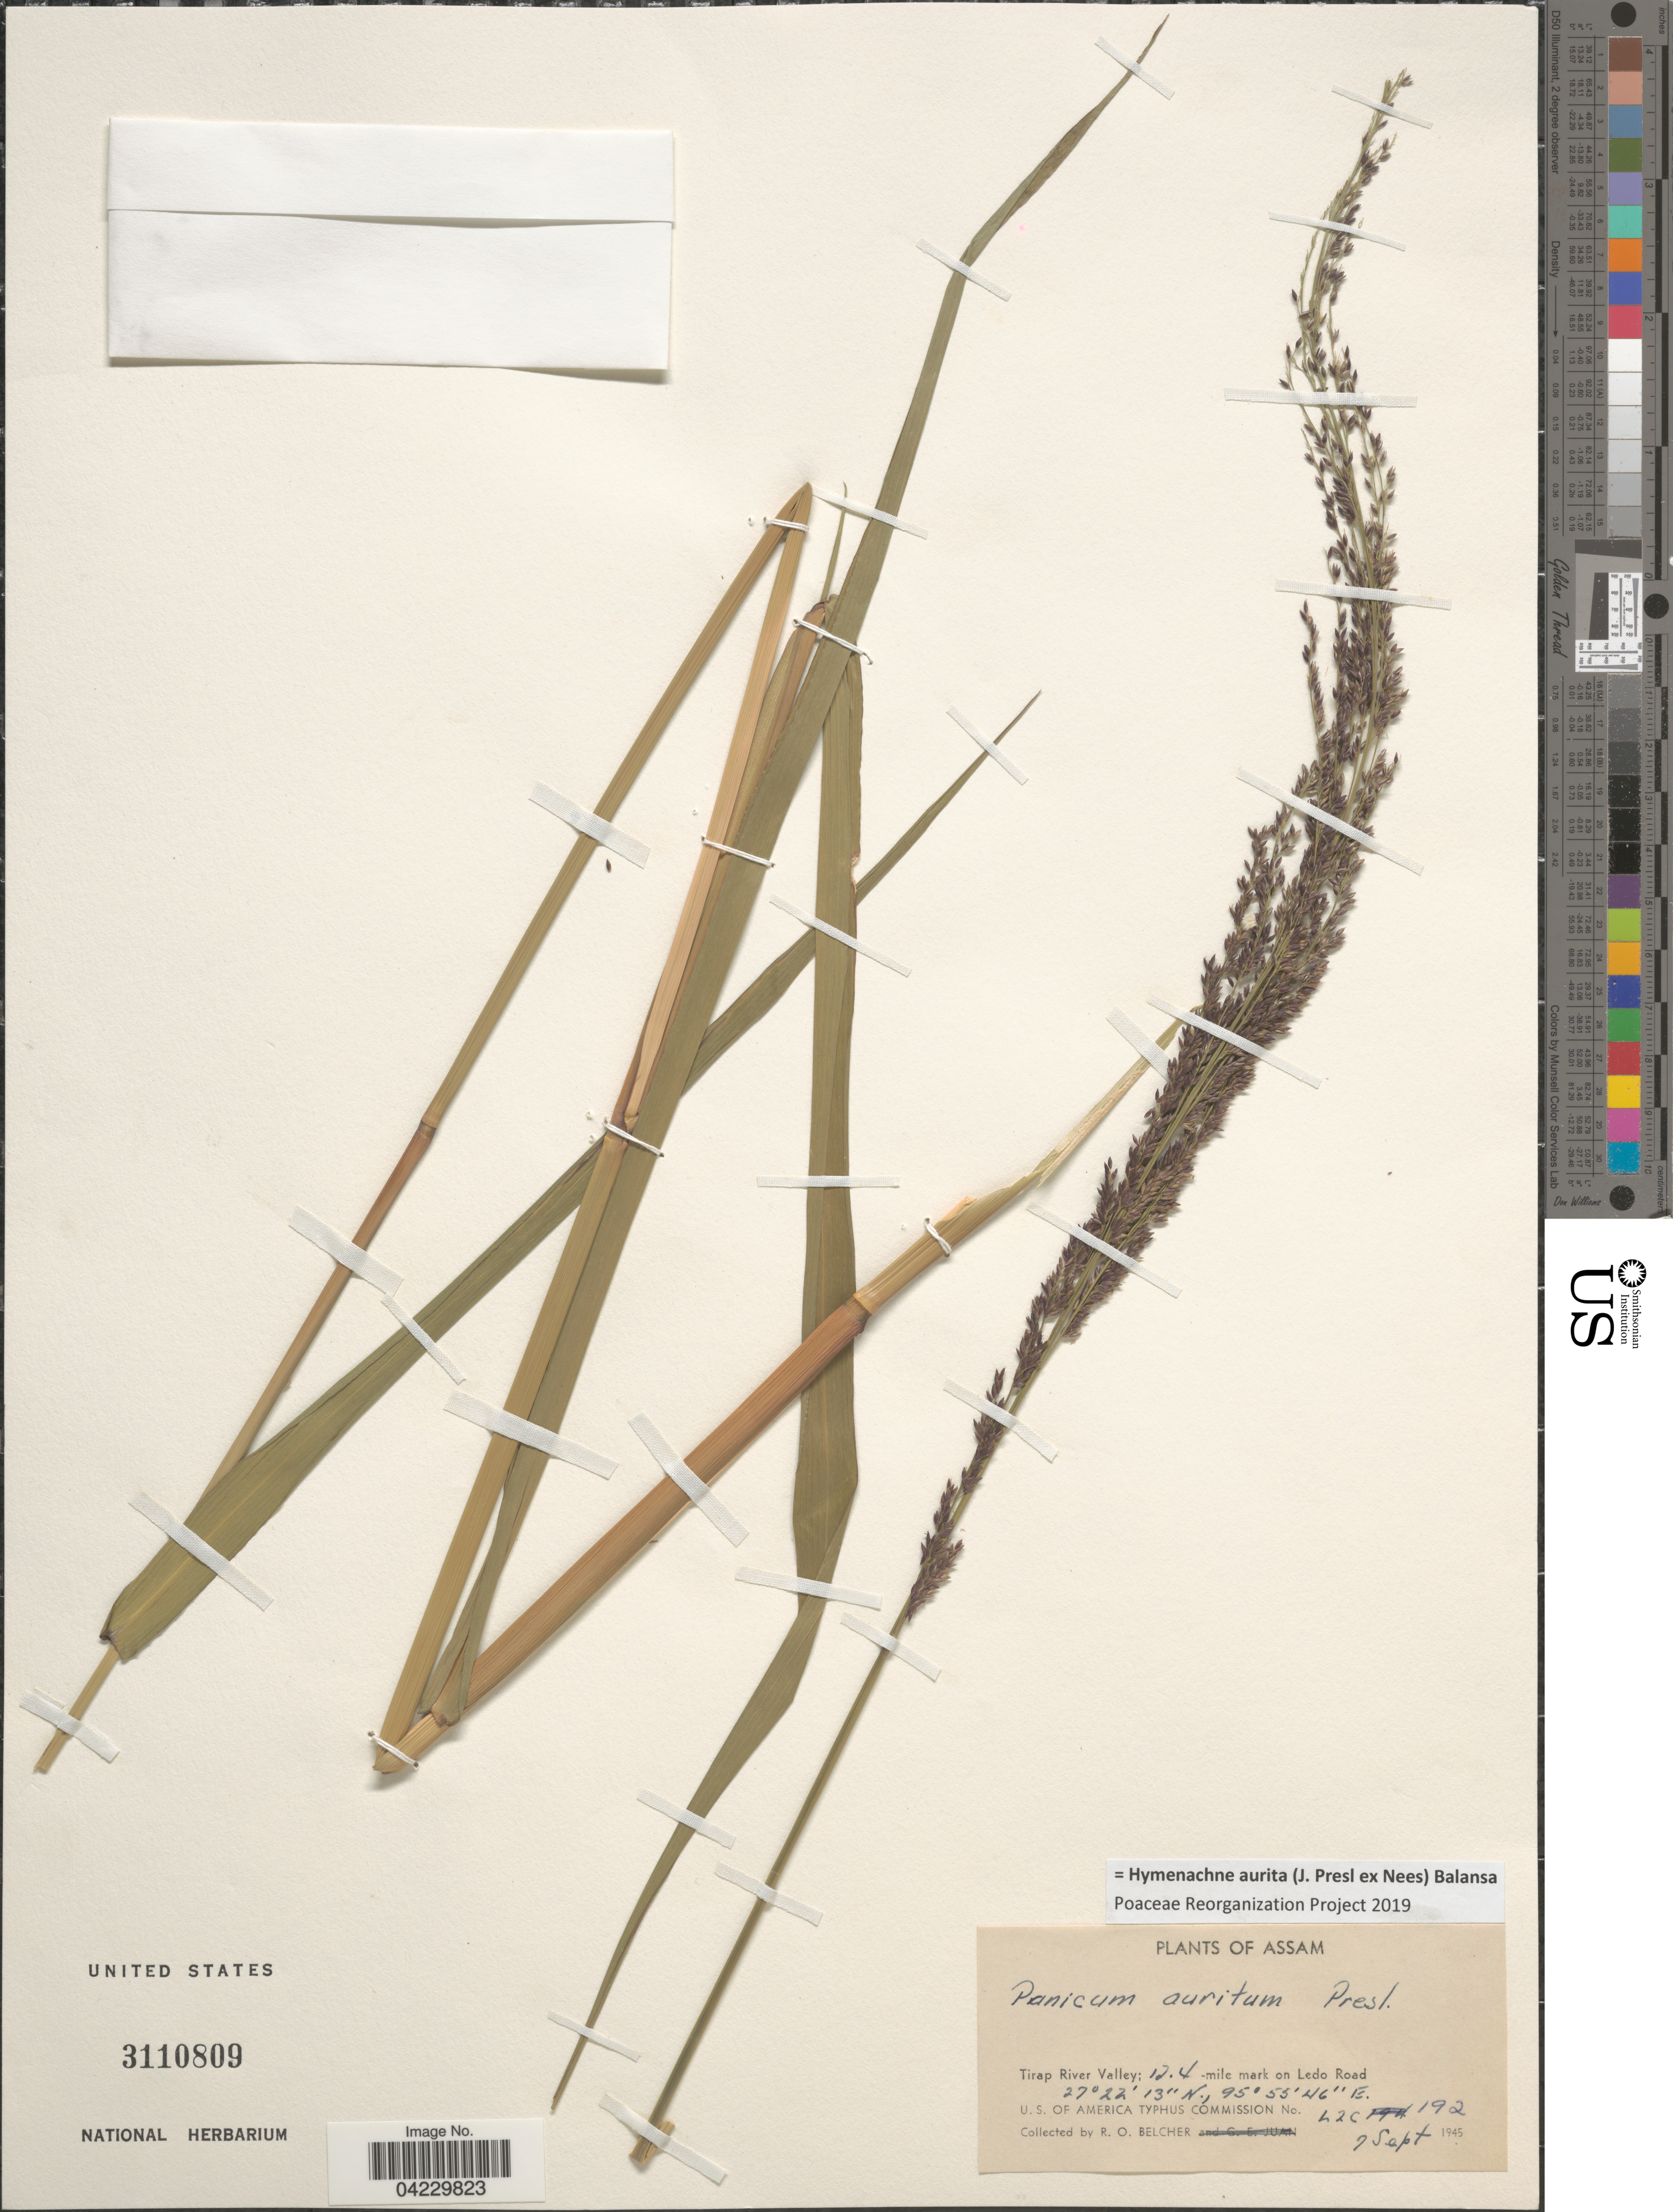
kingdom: Plantae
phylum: Tracheophyta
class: Liliopsida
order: Poales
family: Poaceae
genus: Hymenachne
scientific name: Hymenachne aurita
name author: (J. Presl ex Nees) Balansa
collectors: R. Belcher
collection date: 1945-09-07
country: India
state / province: Assam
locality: Tirap River Valley; 12.4 -mile mark on Ledo Road. U.S. of America Typhus Commission No. L2C192.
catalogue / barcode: US 3110809